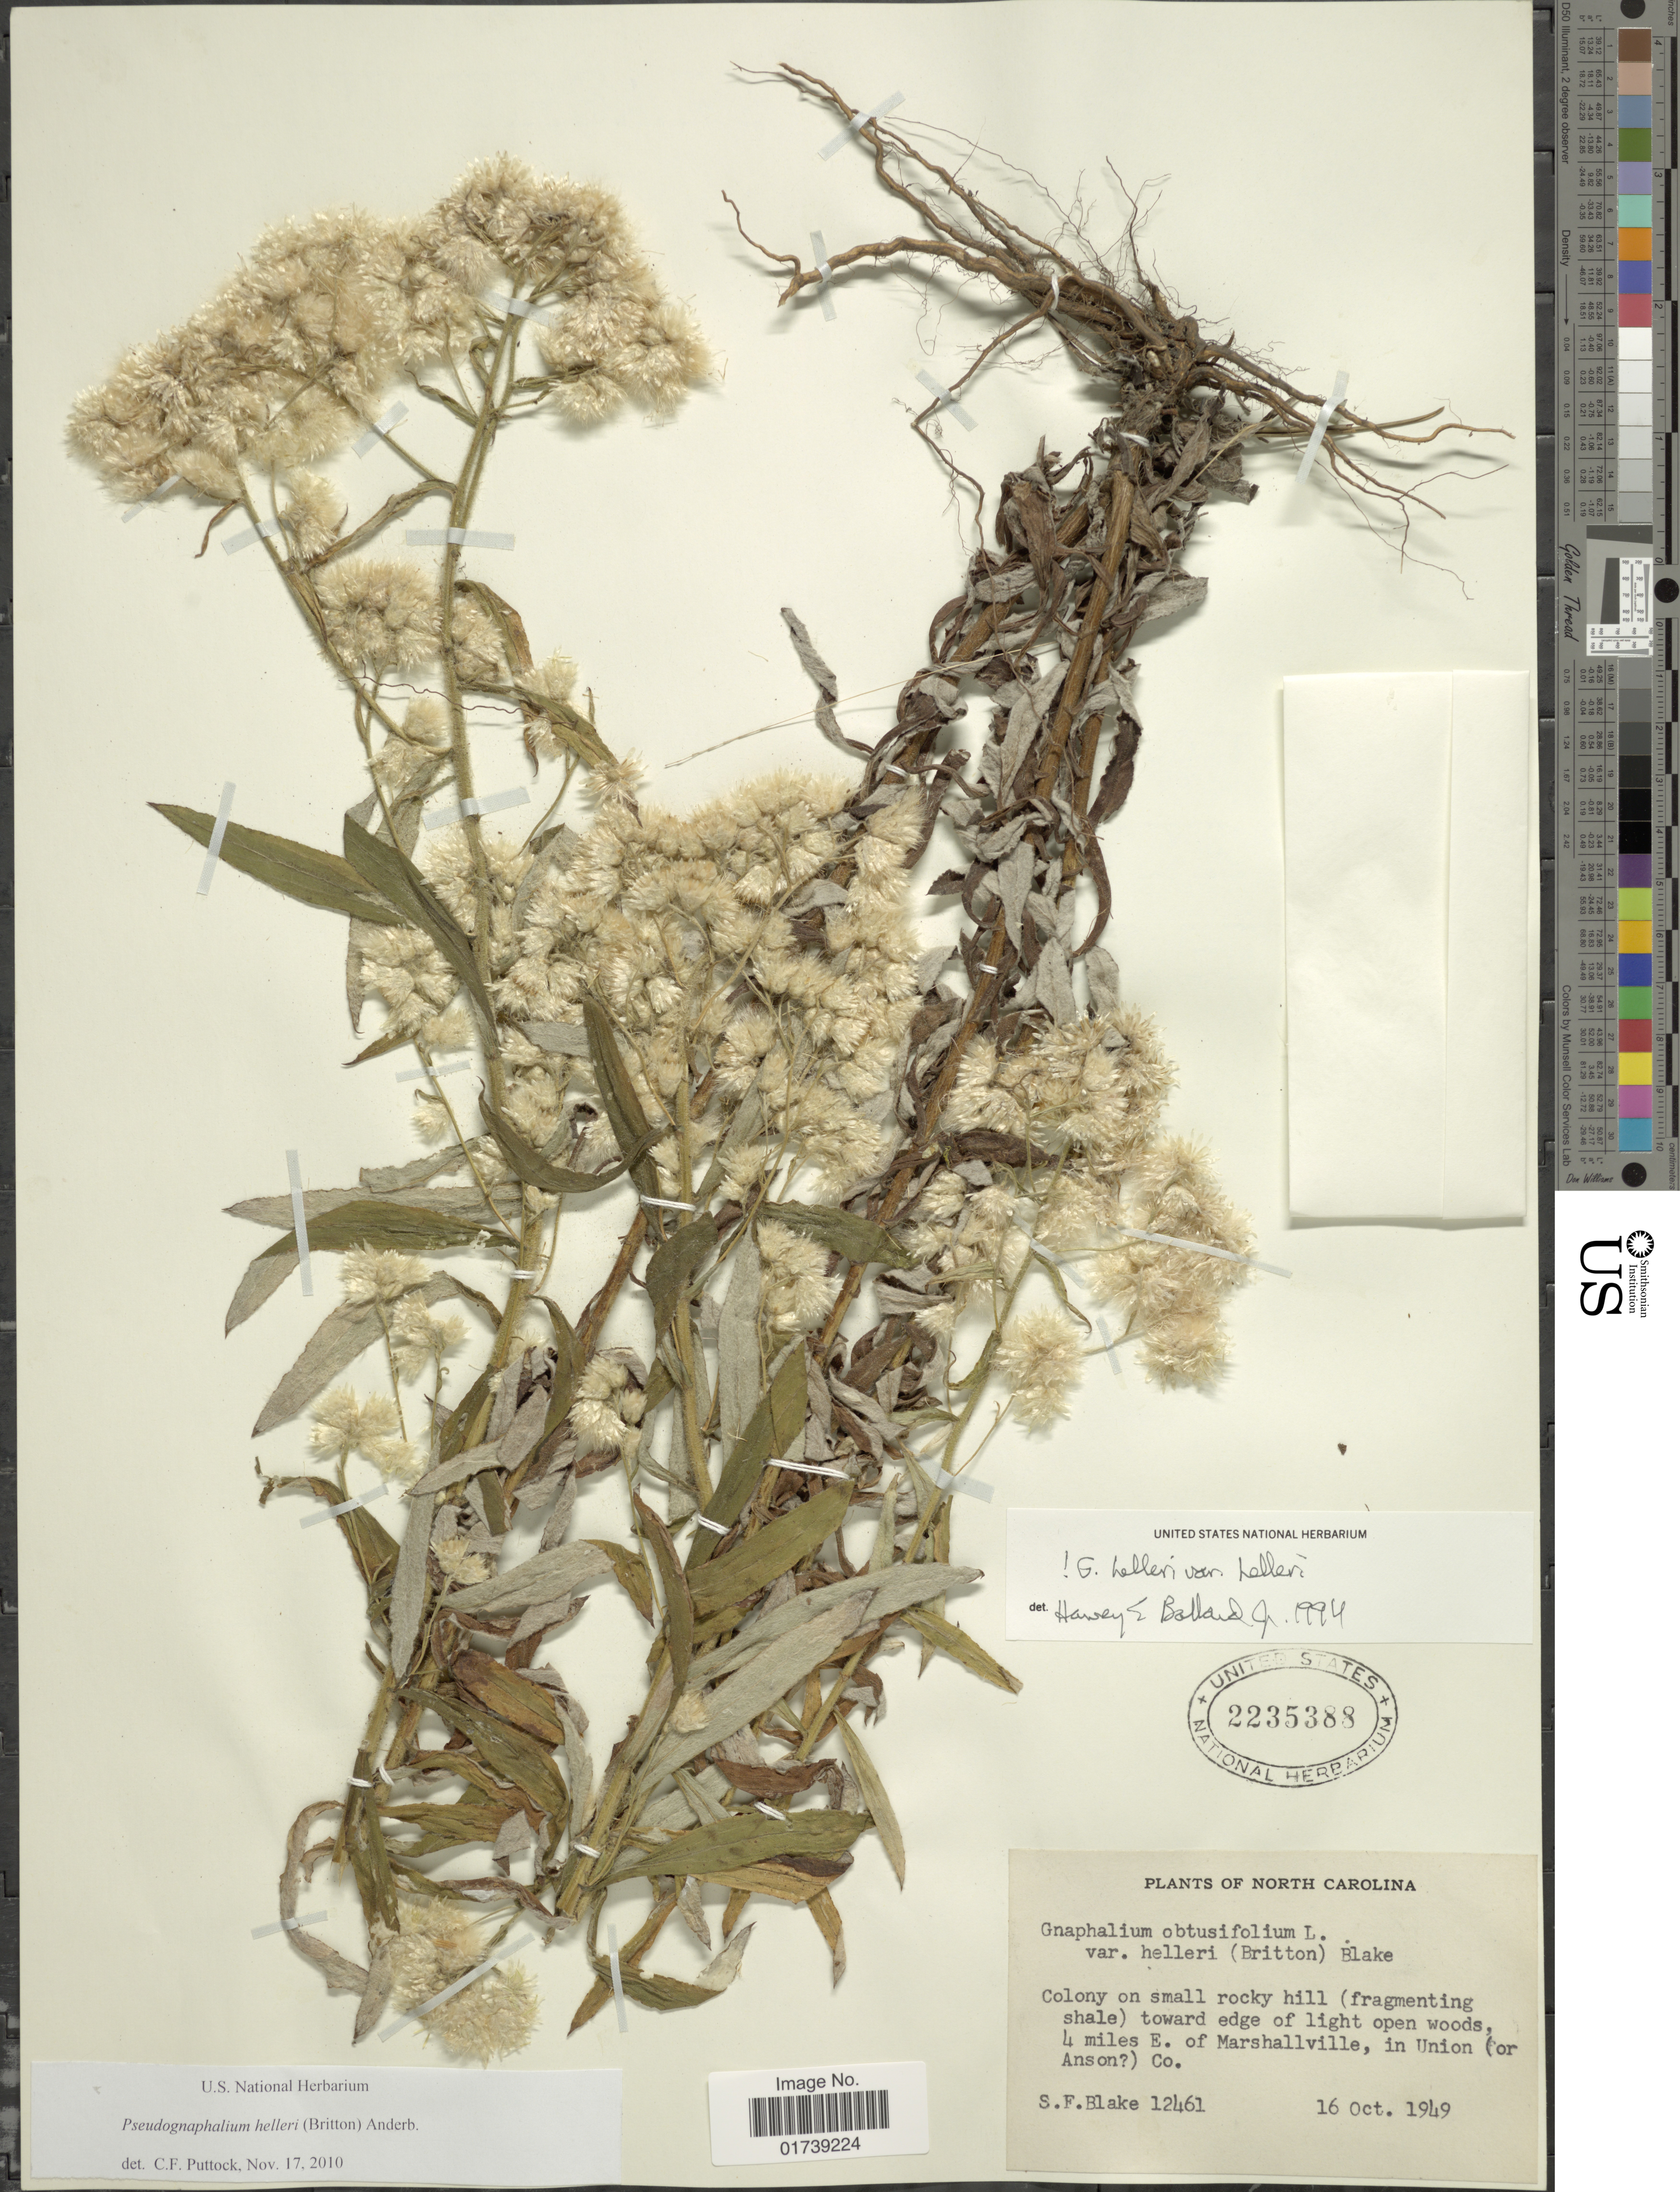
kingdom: Plantae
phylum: Tracheophyta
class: Magnoliopsida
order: Asterales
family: Asteraceae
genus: Pseudognaphalium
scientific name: Pseudognaphalium helleri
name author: (Britton) Anderb.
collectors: S. Blake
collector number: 12461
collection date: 1949-10-16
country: United States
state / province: North Carolina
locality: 4 miles E. of Marshallville, in union (or Anson [unsure placement]) Co.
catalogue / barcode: US 2235388